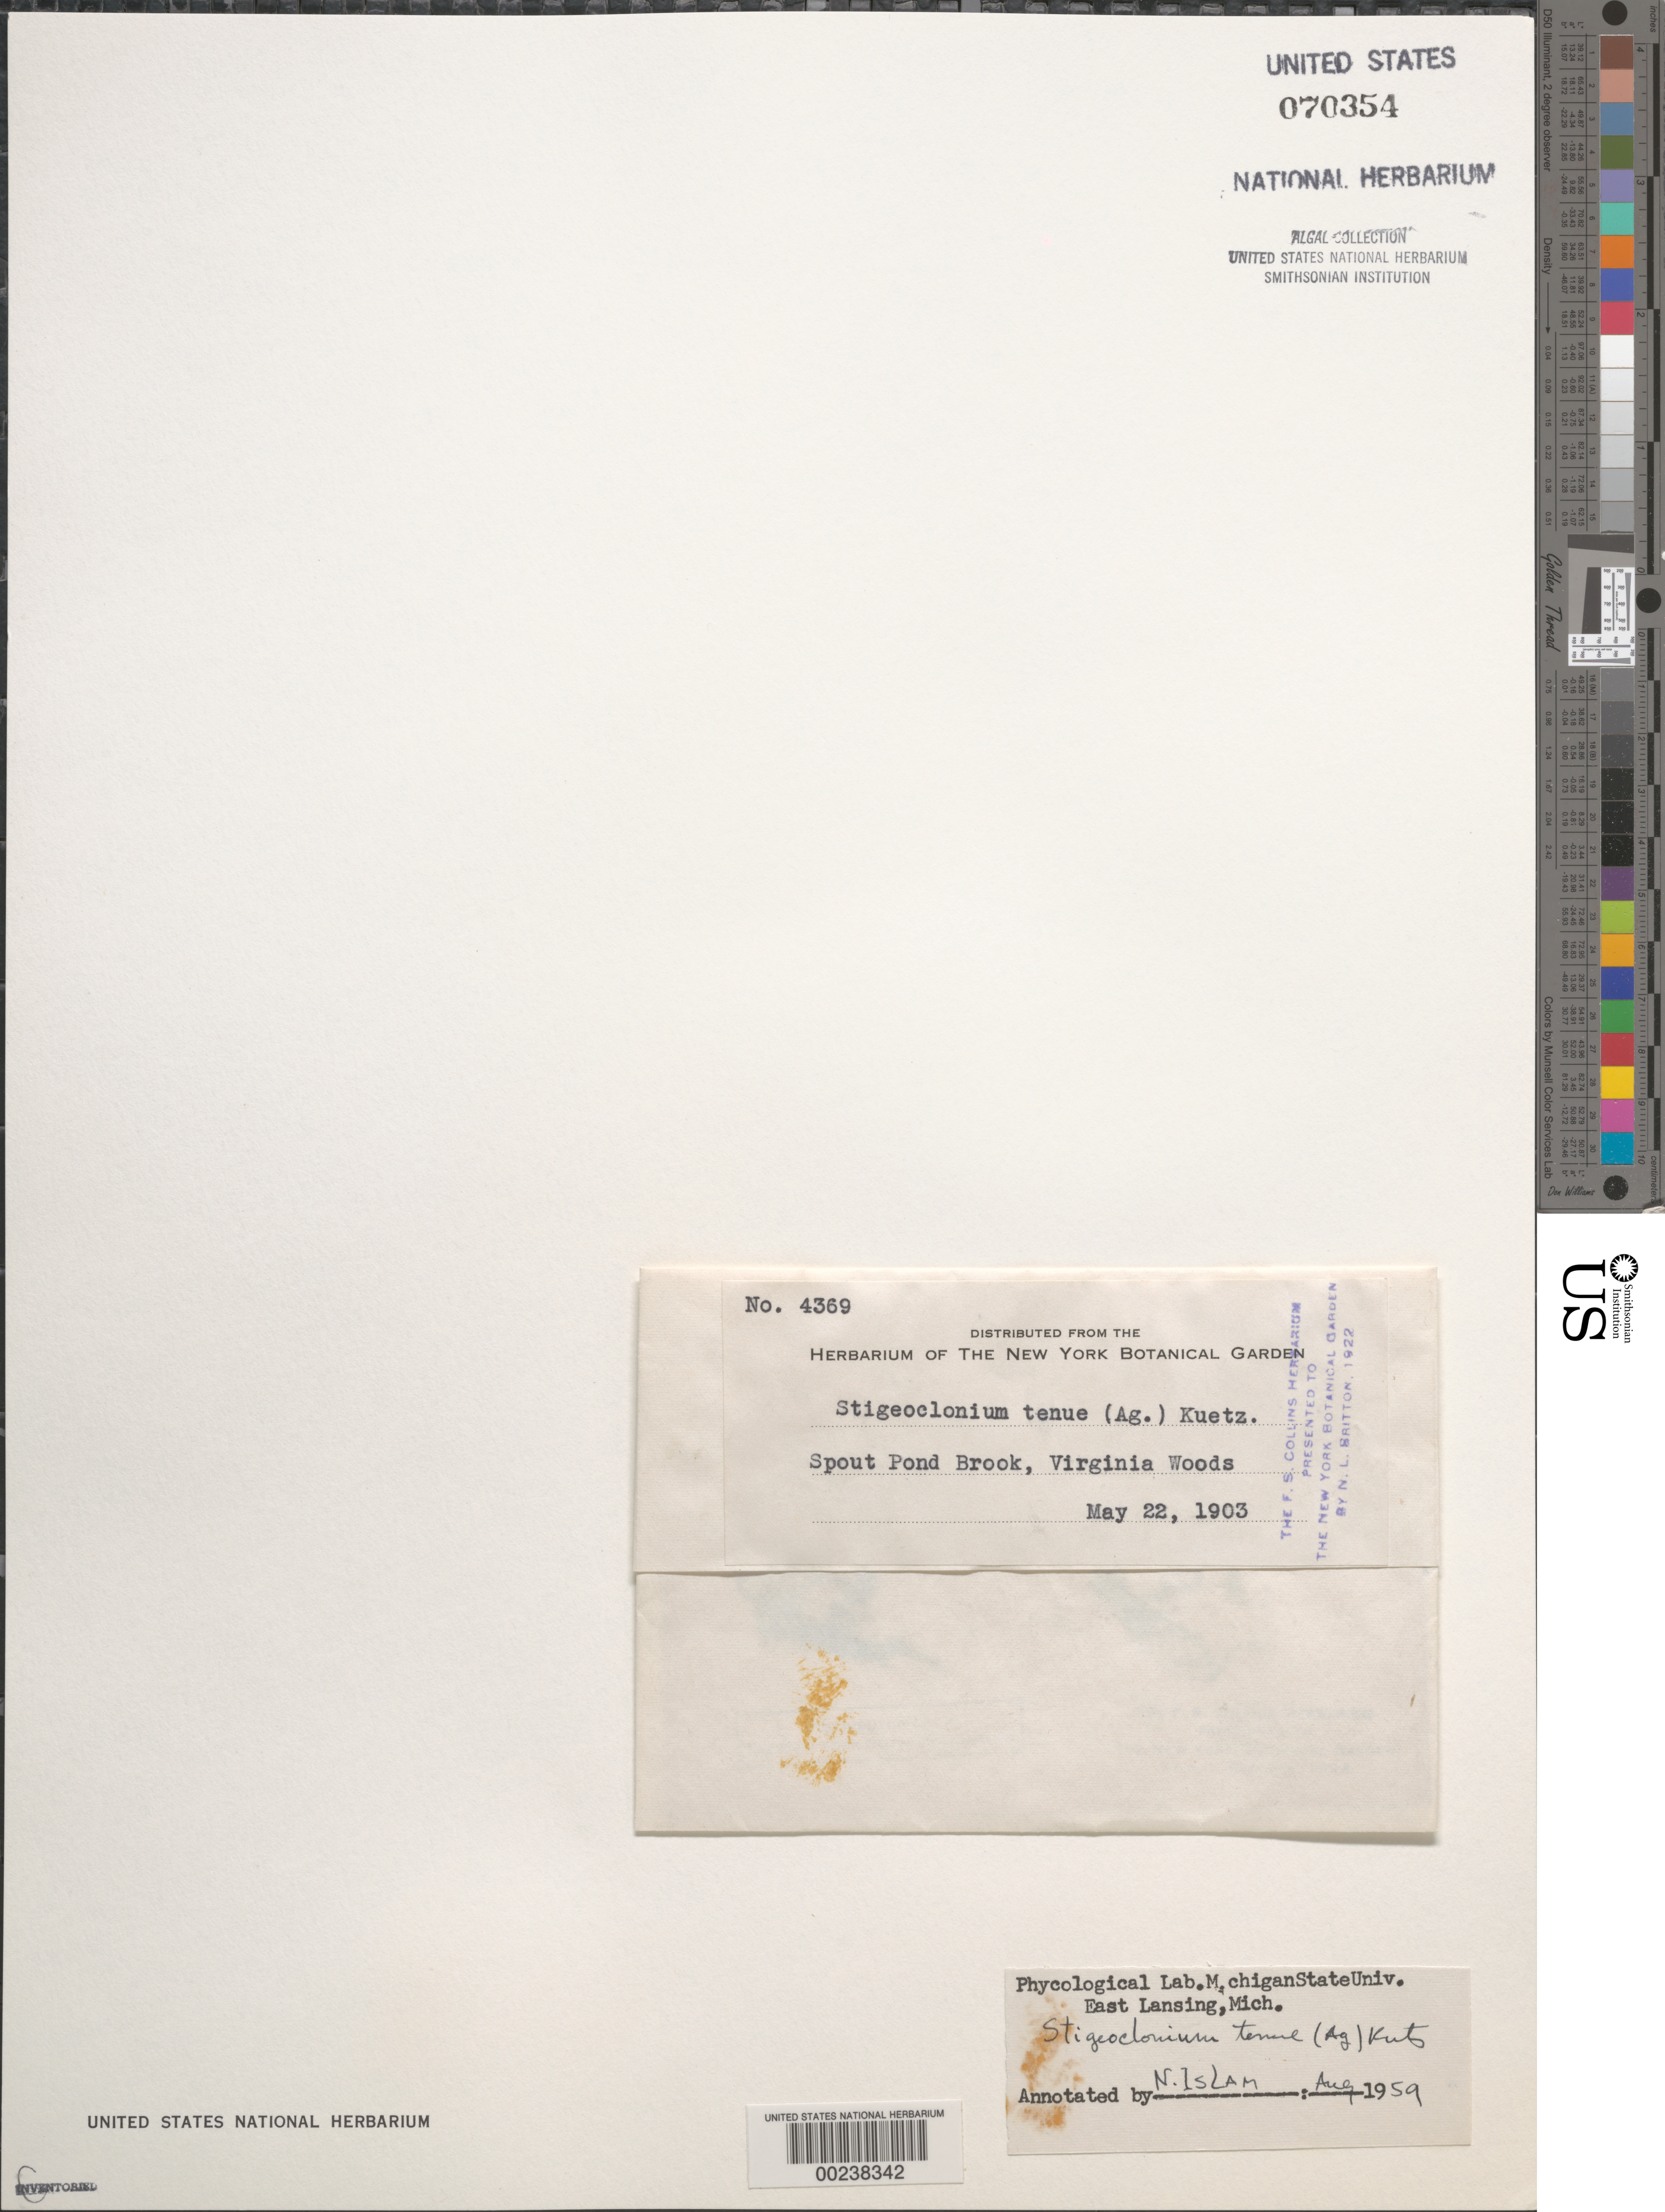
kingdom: Plantae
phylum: Chlorophyta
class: Chlorophyceae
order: Chaetophorales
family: Chaetophoraceae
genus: Stigeoclonium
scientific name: Stigeoclonium tenue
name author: (C. Agardh) Kütz.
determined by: Islam, N.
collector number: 4369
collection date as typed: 22 May 1903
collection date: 1903-05-22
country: United States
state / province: Virginia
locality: Spout Pond Brook, Virginia Woods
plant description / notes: Virginia Woods may be the collector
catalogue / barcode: US 70354